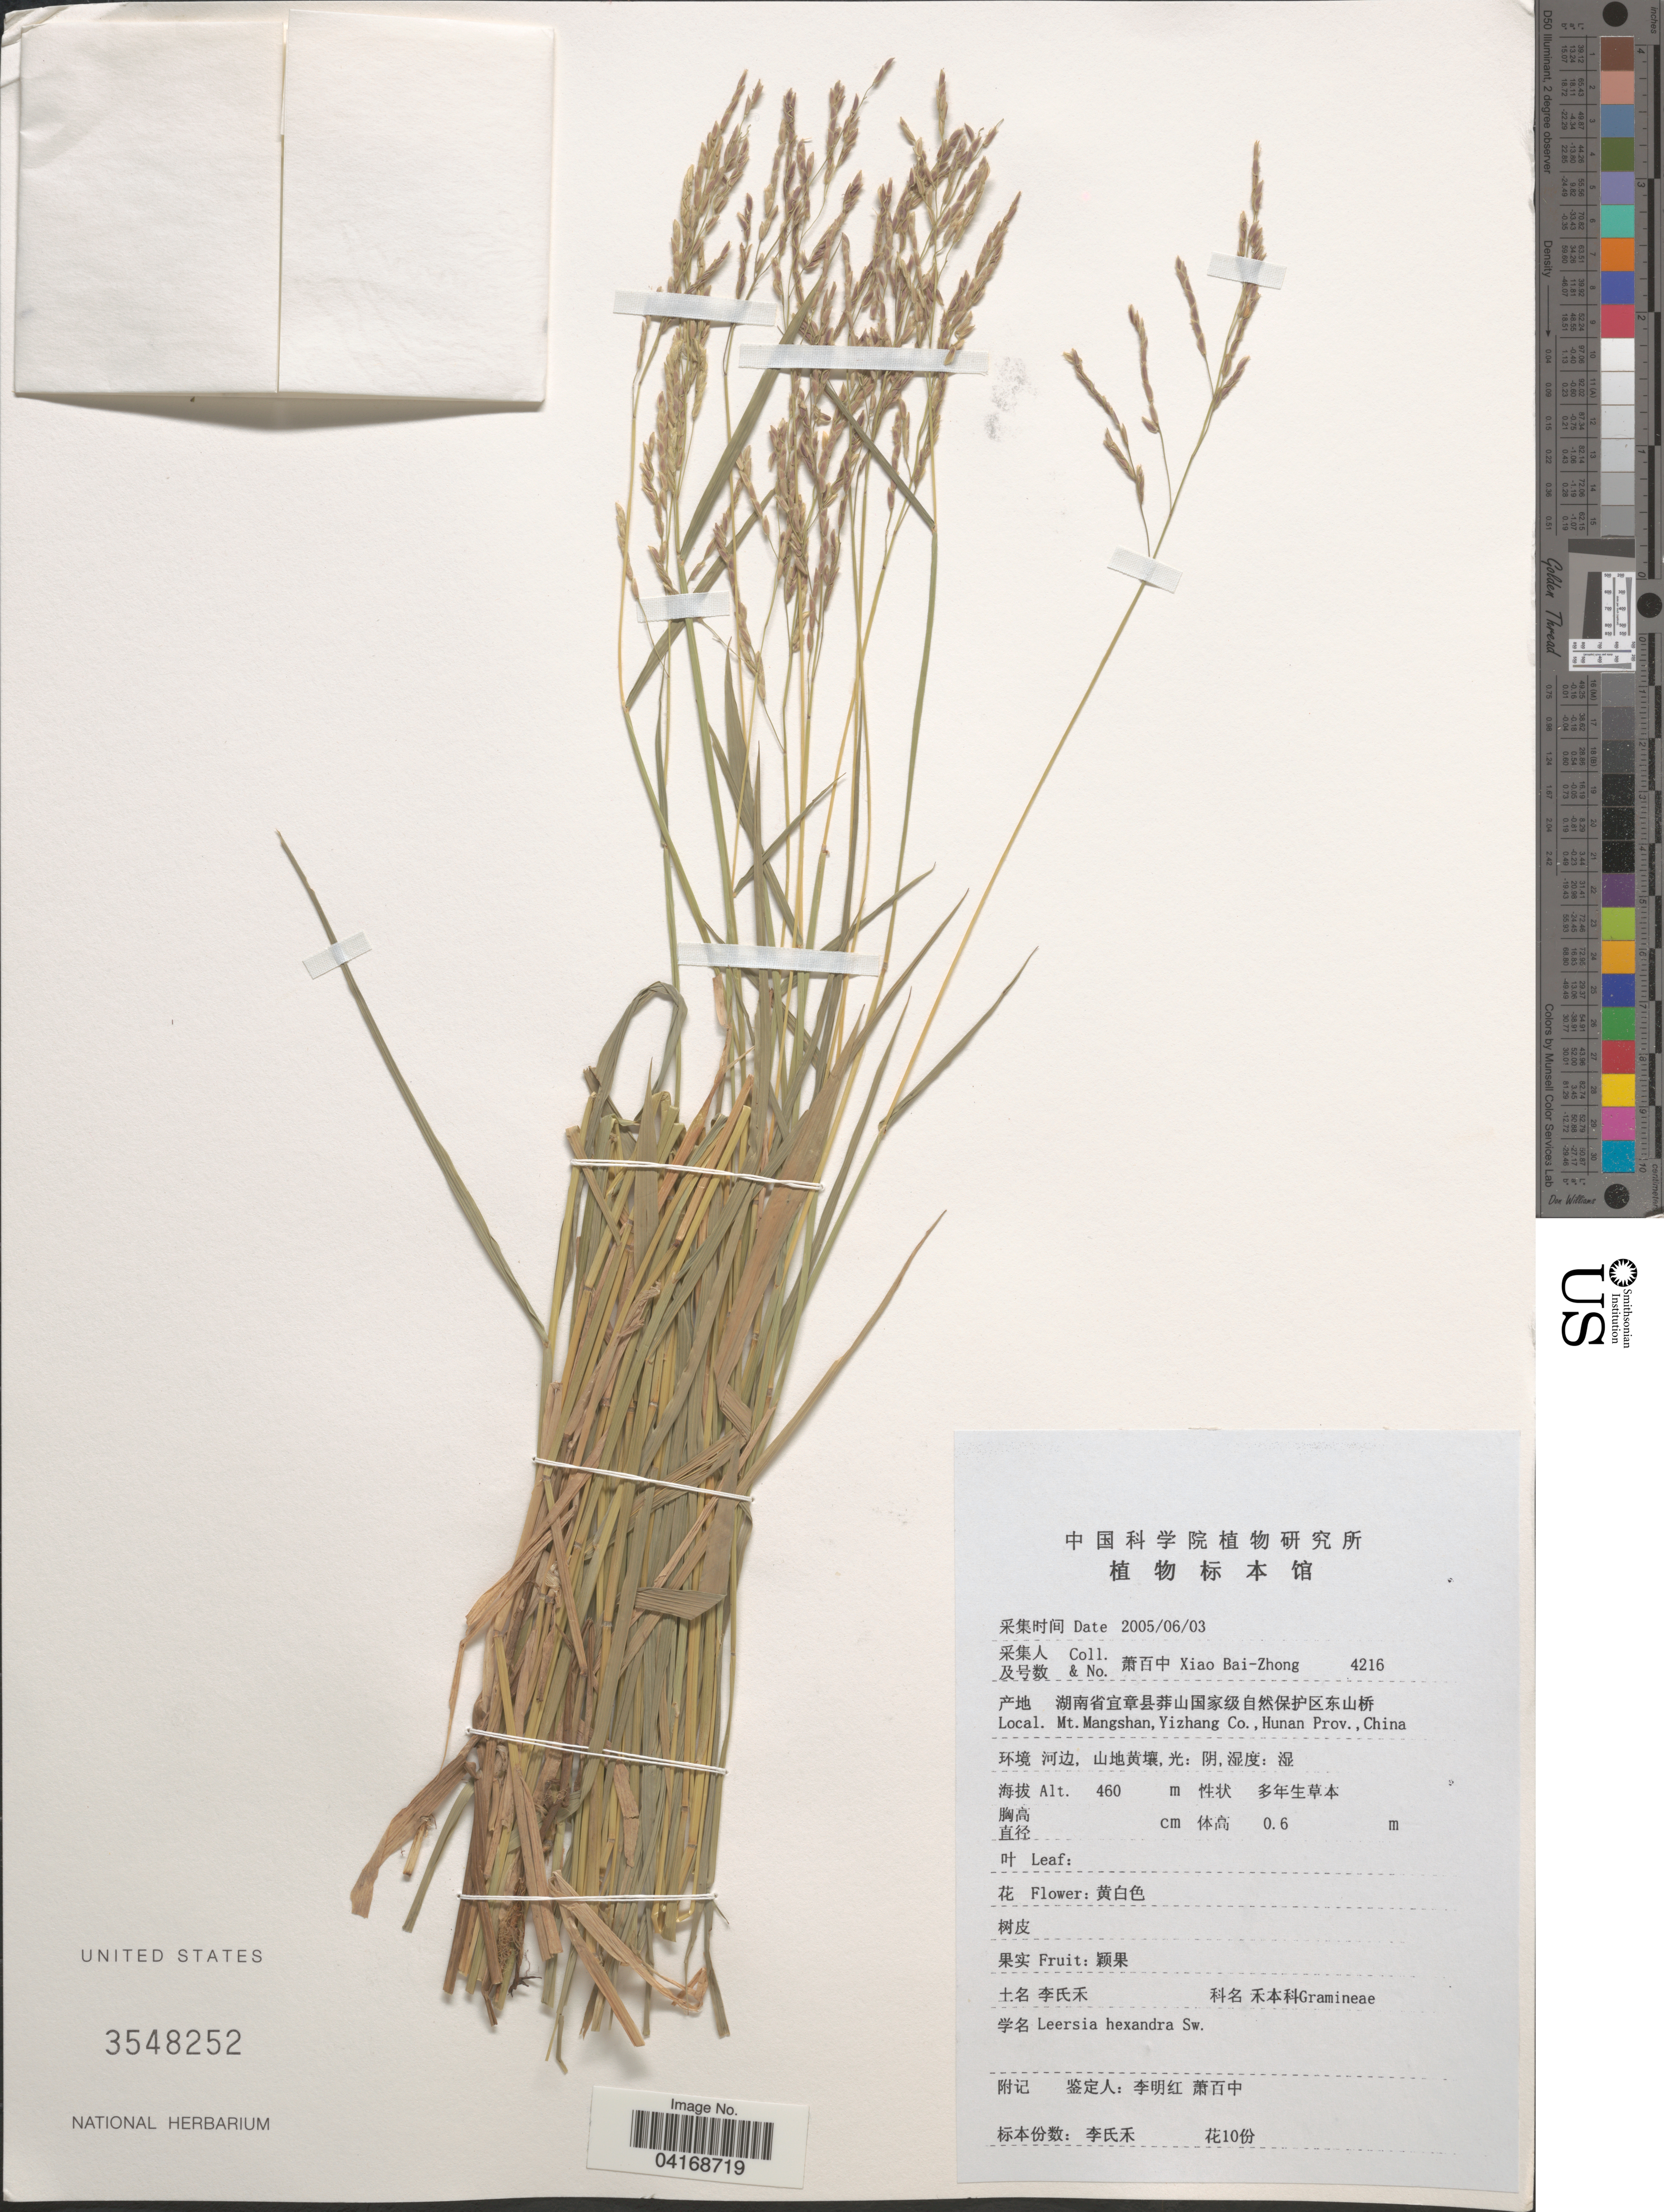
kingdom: Plantae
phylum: Tracheophyta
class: Liliopsida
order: Poales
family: Poaceae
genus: Leersia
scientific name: Leersia hexandra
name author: Sw.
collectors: B. Z. Xiao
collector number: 4216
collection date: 2005-06-03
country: China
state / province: Hunan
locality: Mt. Mangshan, Yizhang Co.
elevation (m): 460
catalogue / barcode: US 3548252